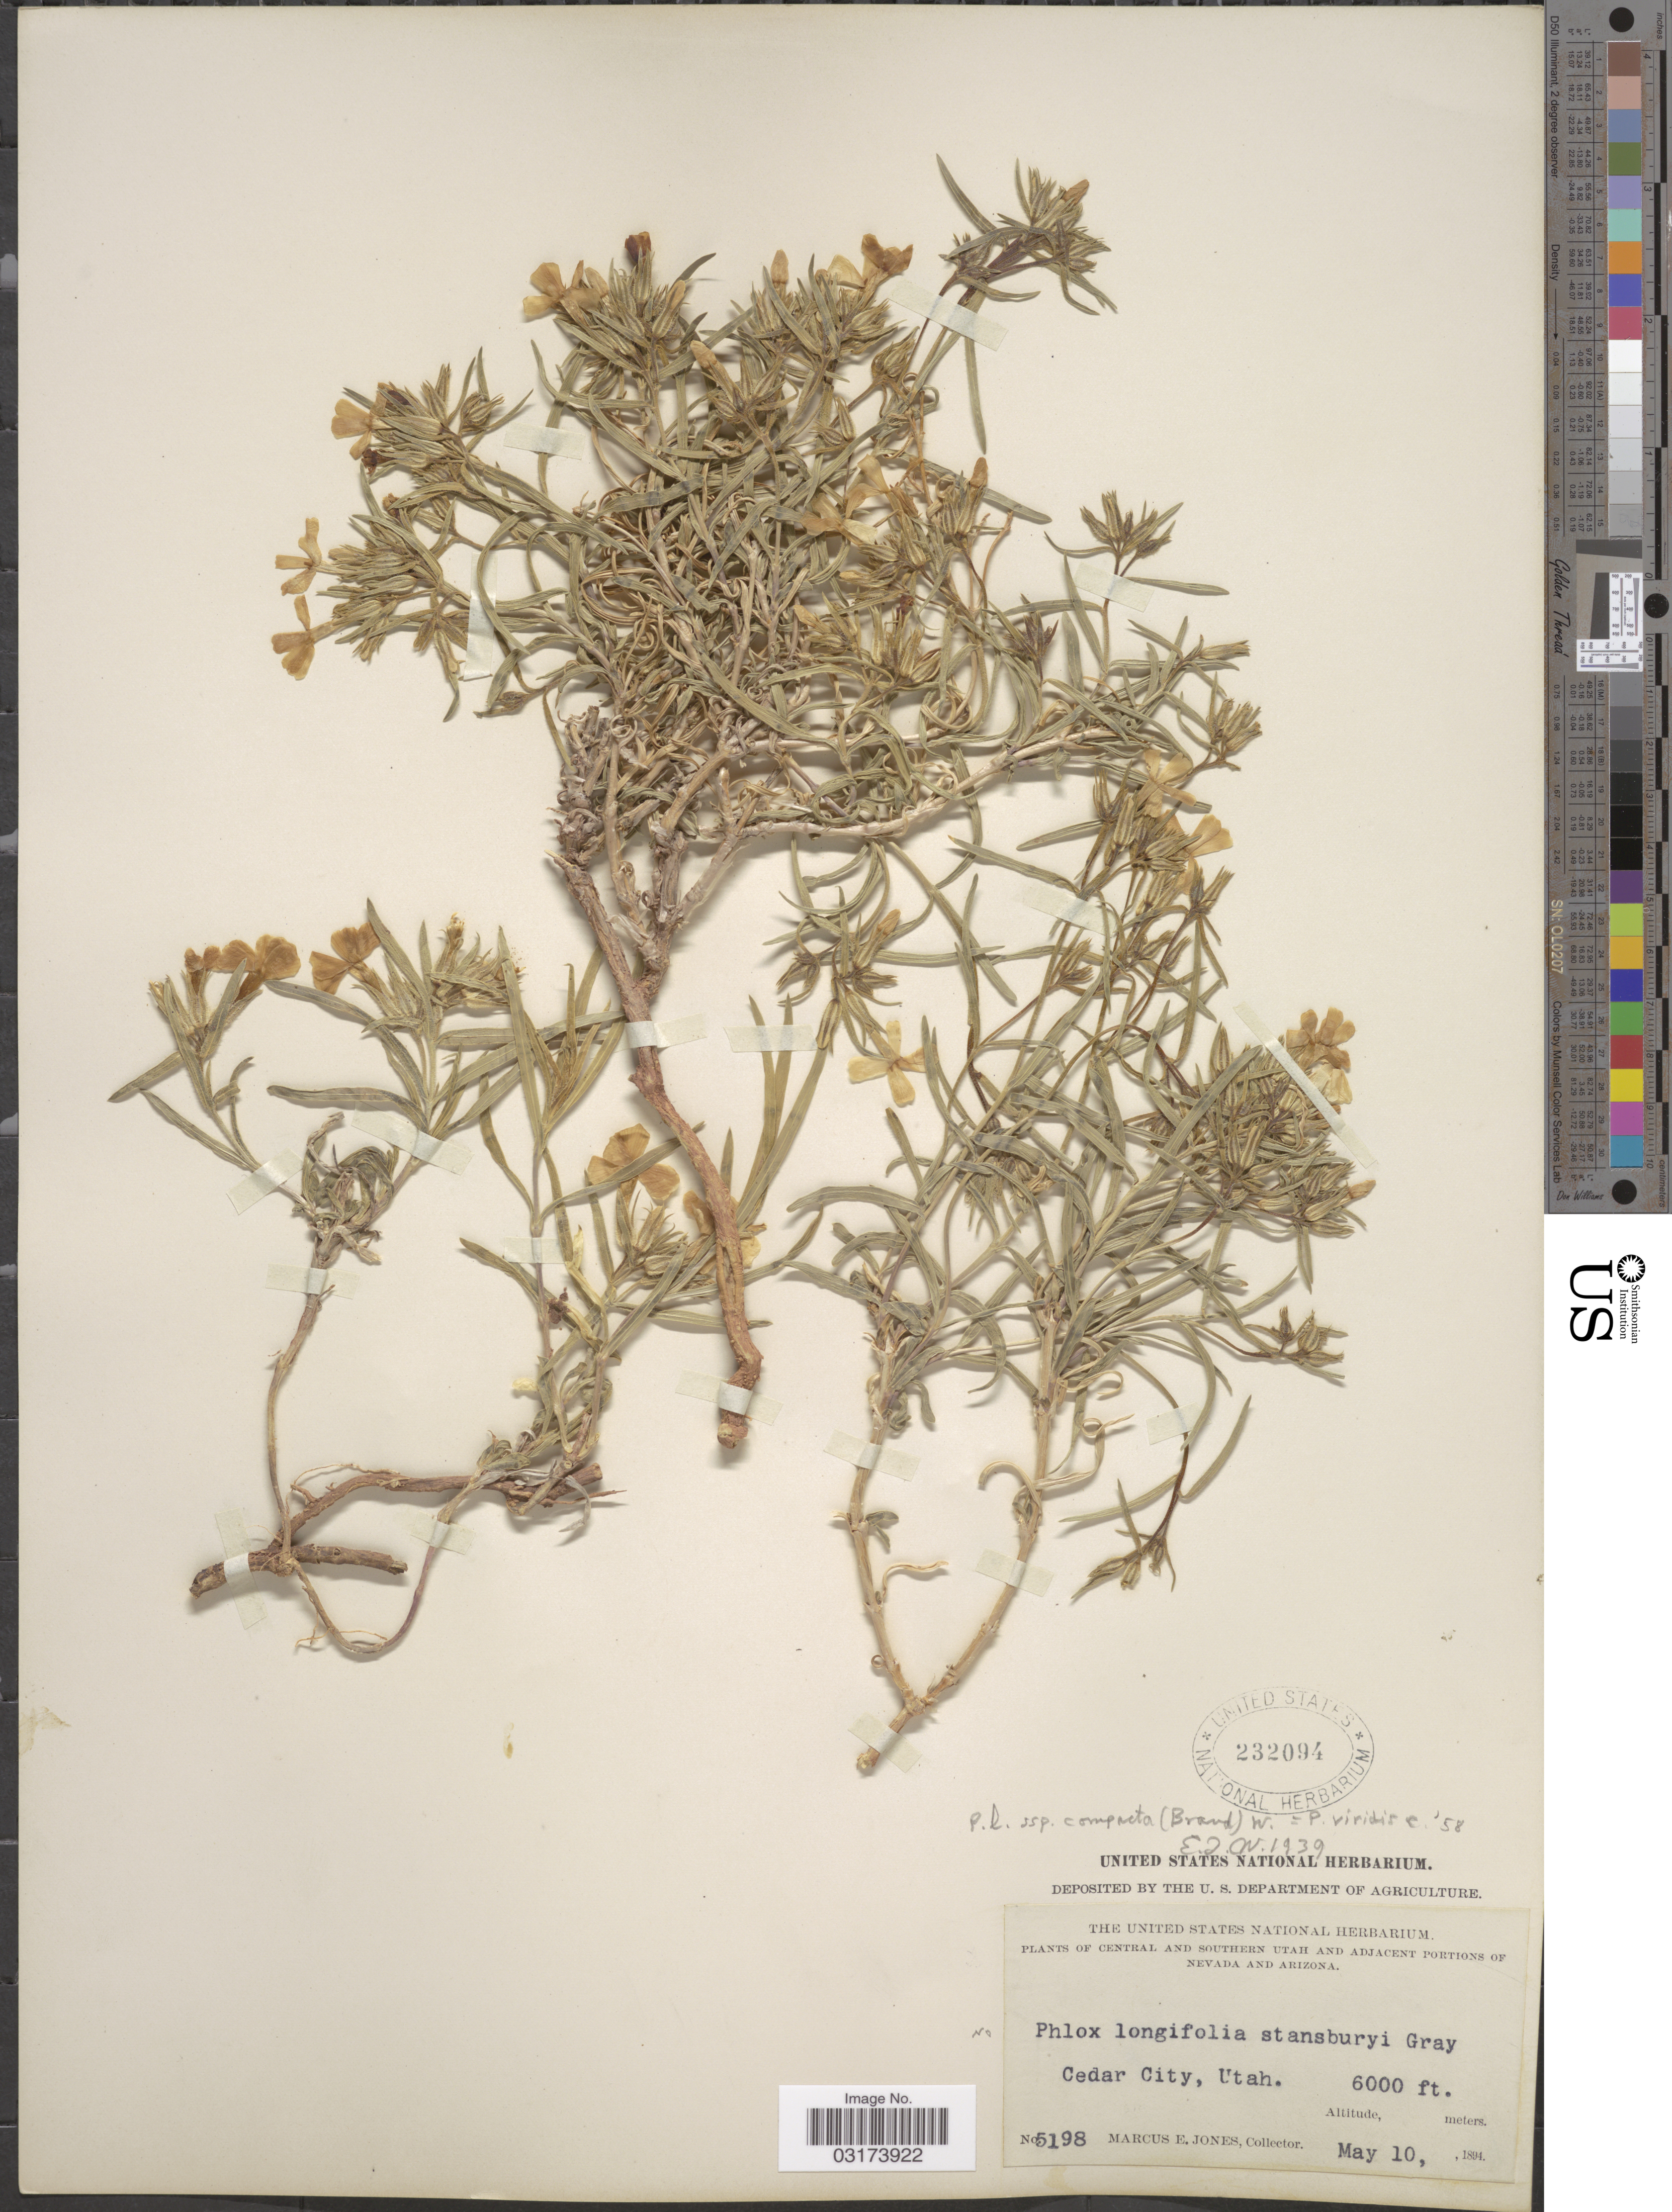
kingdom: Plantae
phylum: Tracheophyta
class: Magnoliopsida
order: Ericales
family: Polemoniaceae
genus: Phlox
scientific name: Phlox longifolia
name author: Nutt.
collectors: M. E. Jones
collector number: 5198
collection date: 1894-05-10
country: United States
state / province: Utah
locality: Central and Southern Utah, Cedar City.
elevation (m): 1829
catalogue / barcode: US 232094